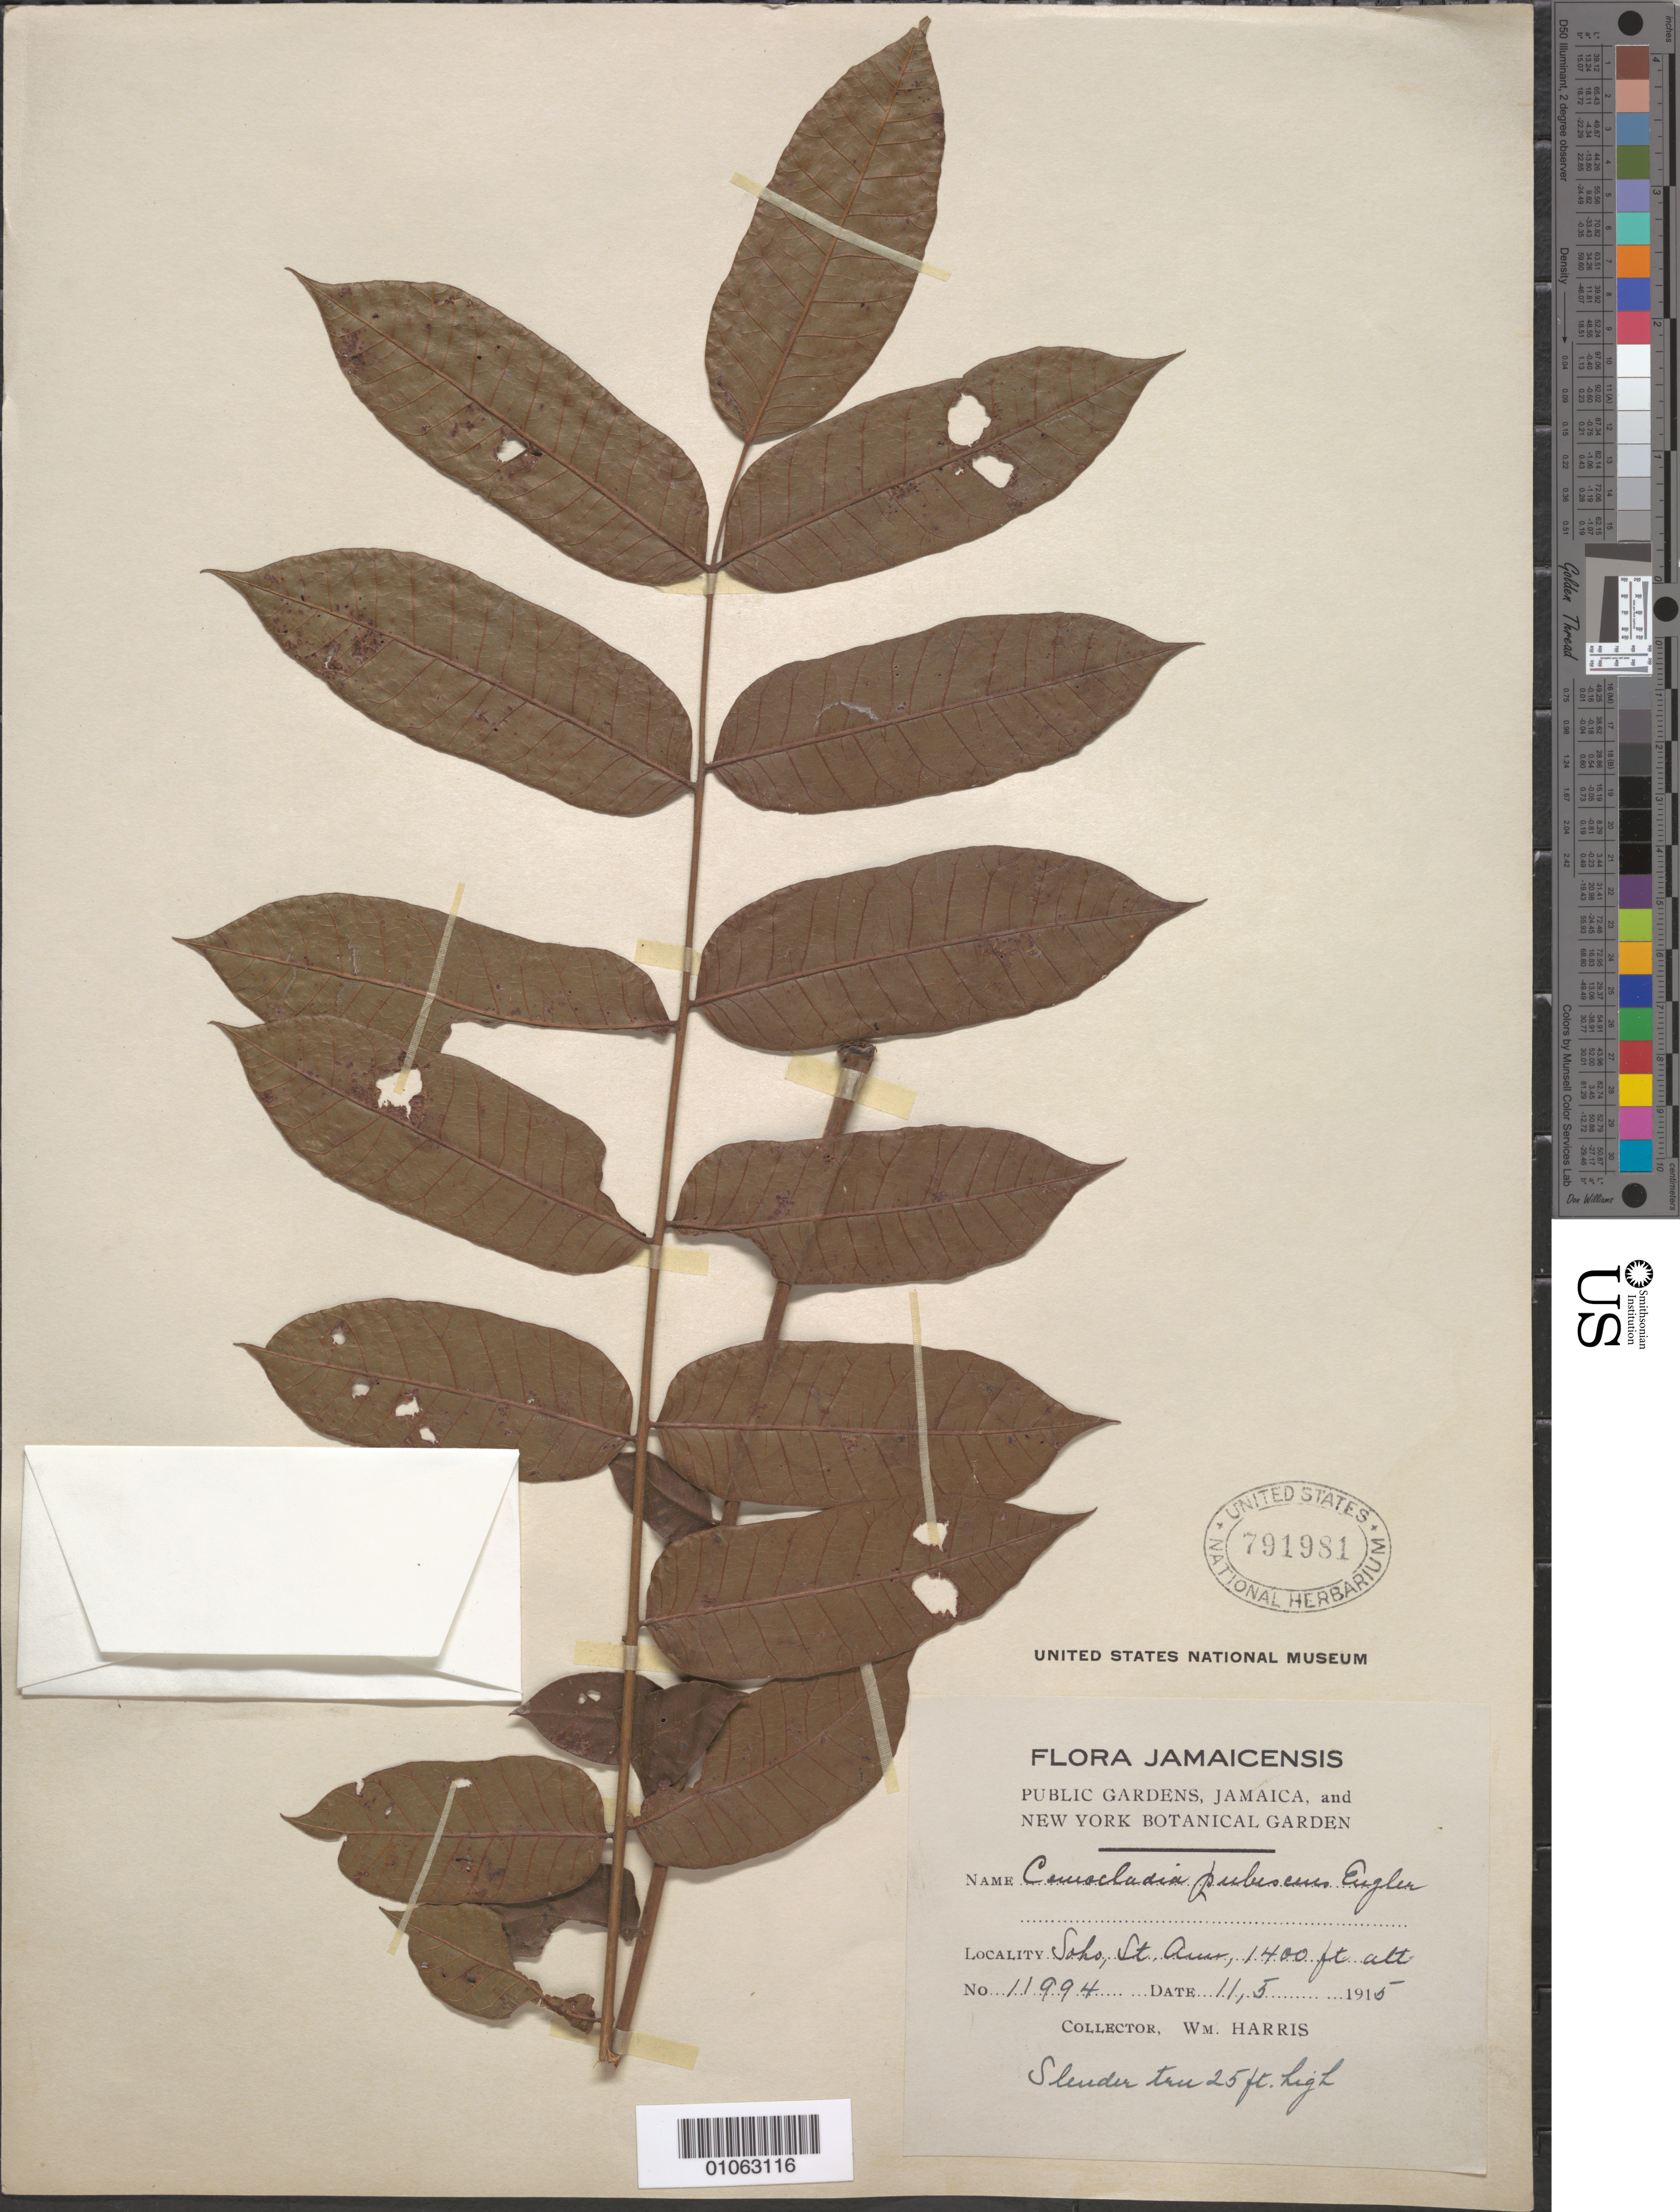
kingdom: Plantae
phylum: Tracheophyta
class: Magnoliopsida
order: Sapindales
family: Anacardiaceae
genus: Comocladia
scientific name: Comocladia pubescens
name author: Engl.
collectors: W. Harris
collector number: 11994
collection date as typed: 11 May 1915 or 05 Nov 1915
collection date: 1915-05-11 or 1915-11-05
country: Jamaica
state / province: Saint Ann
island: Jamaica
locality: Soho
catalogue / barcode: US 791981